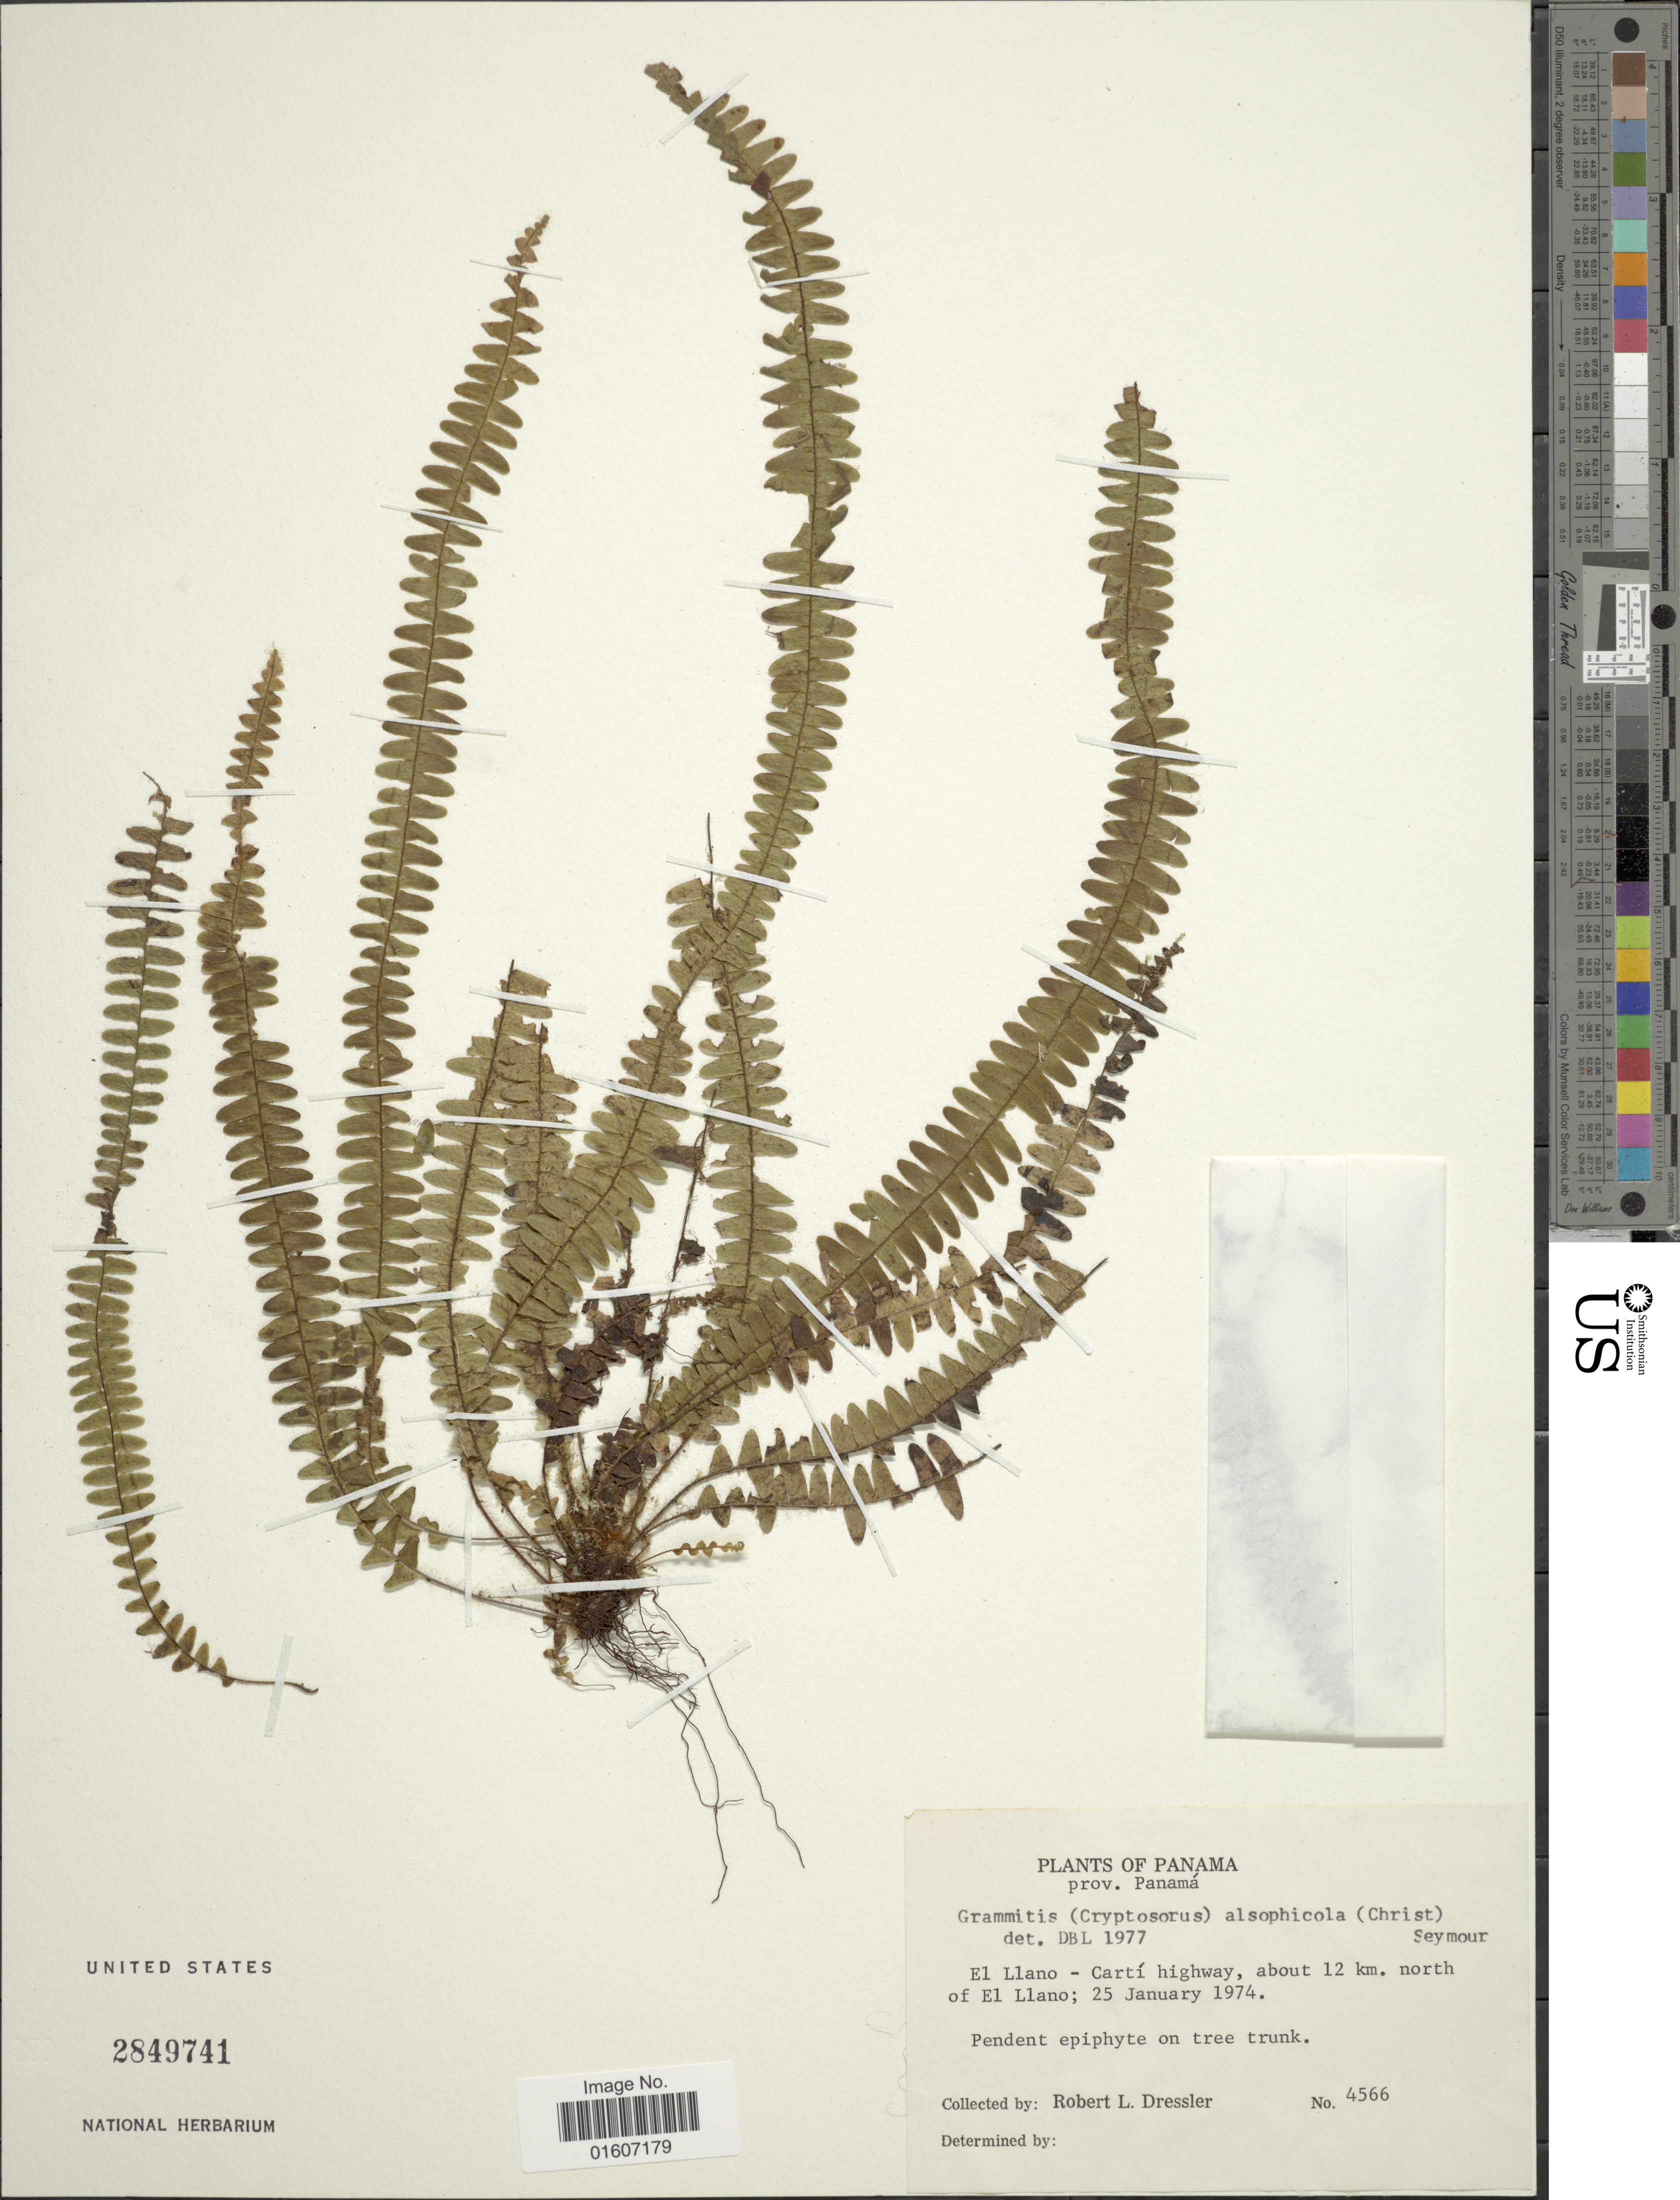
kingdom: Plantae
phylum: Tracheophyta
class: Polypodiopsida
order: Polypodiales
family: Polypodiaceae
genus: Terpsichore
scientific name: Terpsichore alsophilicola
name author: (Christ) A.R. Sm.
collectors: R. Dressler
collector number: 4566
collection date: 1974-01-25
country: Panama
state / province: Panamá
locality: El Llano - Cartí highway, about 12 km. north of El Llano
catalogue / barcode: US 2849741